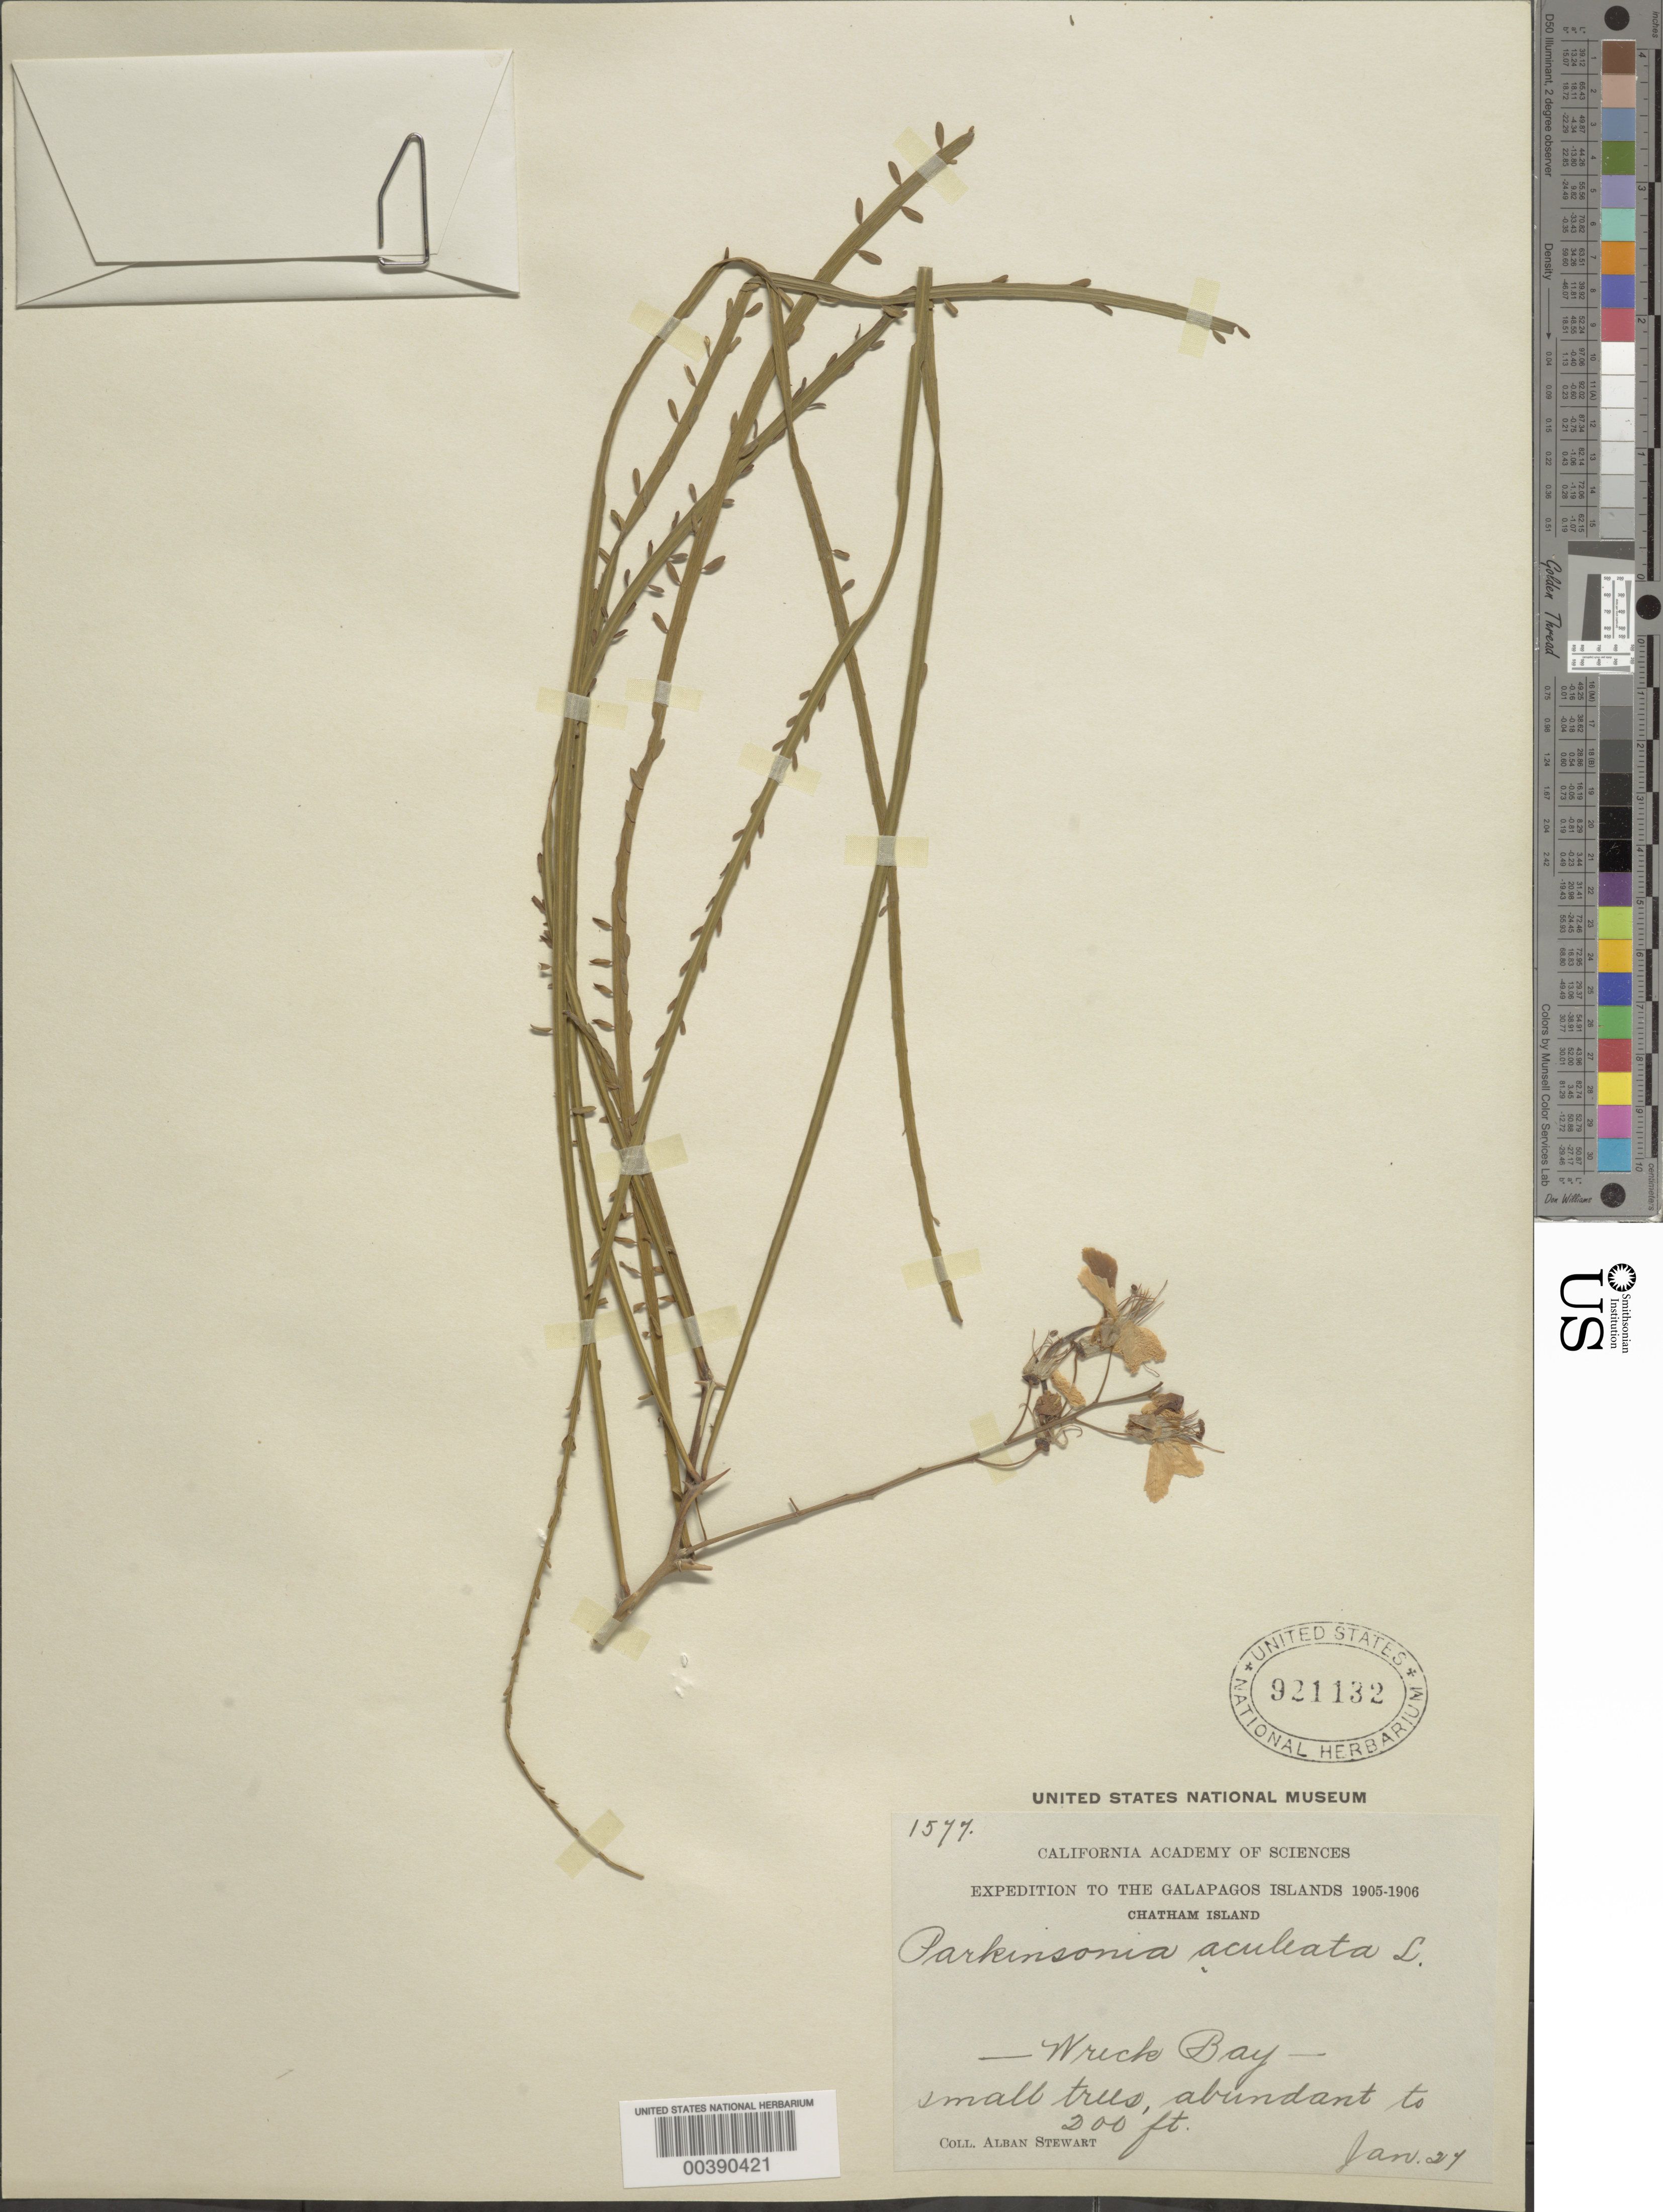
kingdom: Plantae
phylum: Tracheophyta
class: Magnoliopsida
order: Fabales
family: Fabaceae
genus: Parkinsonia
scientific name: Parkinsonia aculeata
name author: L.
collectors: A. Stewart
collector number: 1577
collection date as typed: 27 Jan 1905 or 27 Jan 1906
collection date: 1905-01-27 or 1906-01-27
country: Ecuador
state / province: Colón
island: San Cristóbal [Chatham]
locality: Wreck Bay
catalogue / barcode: US 921132